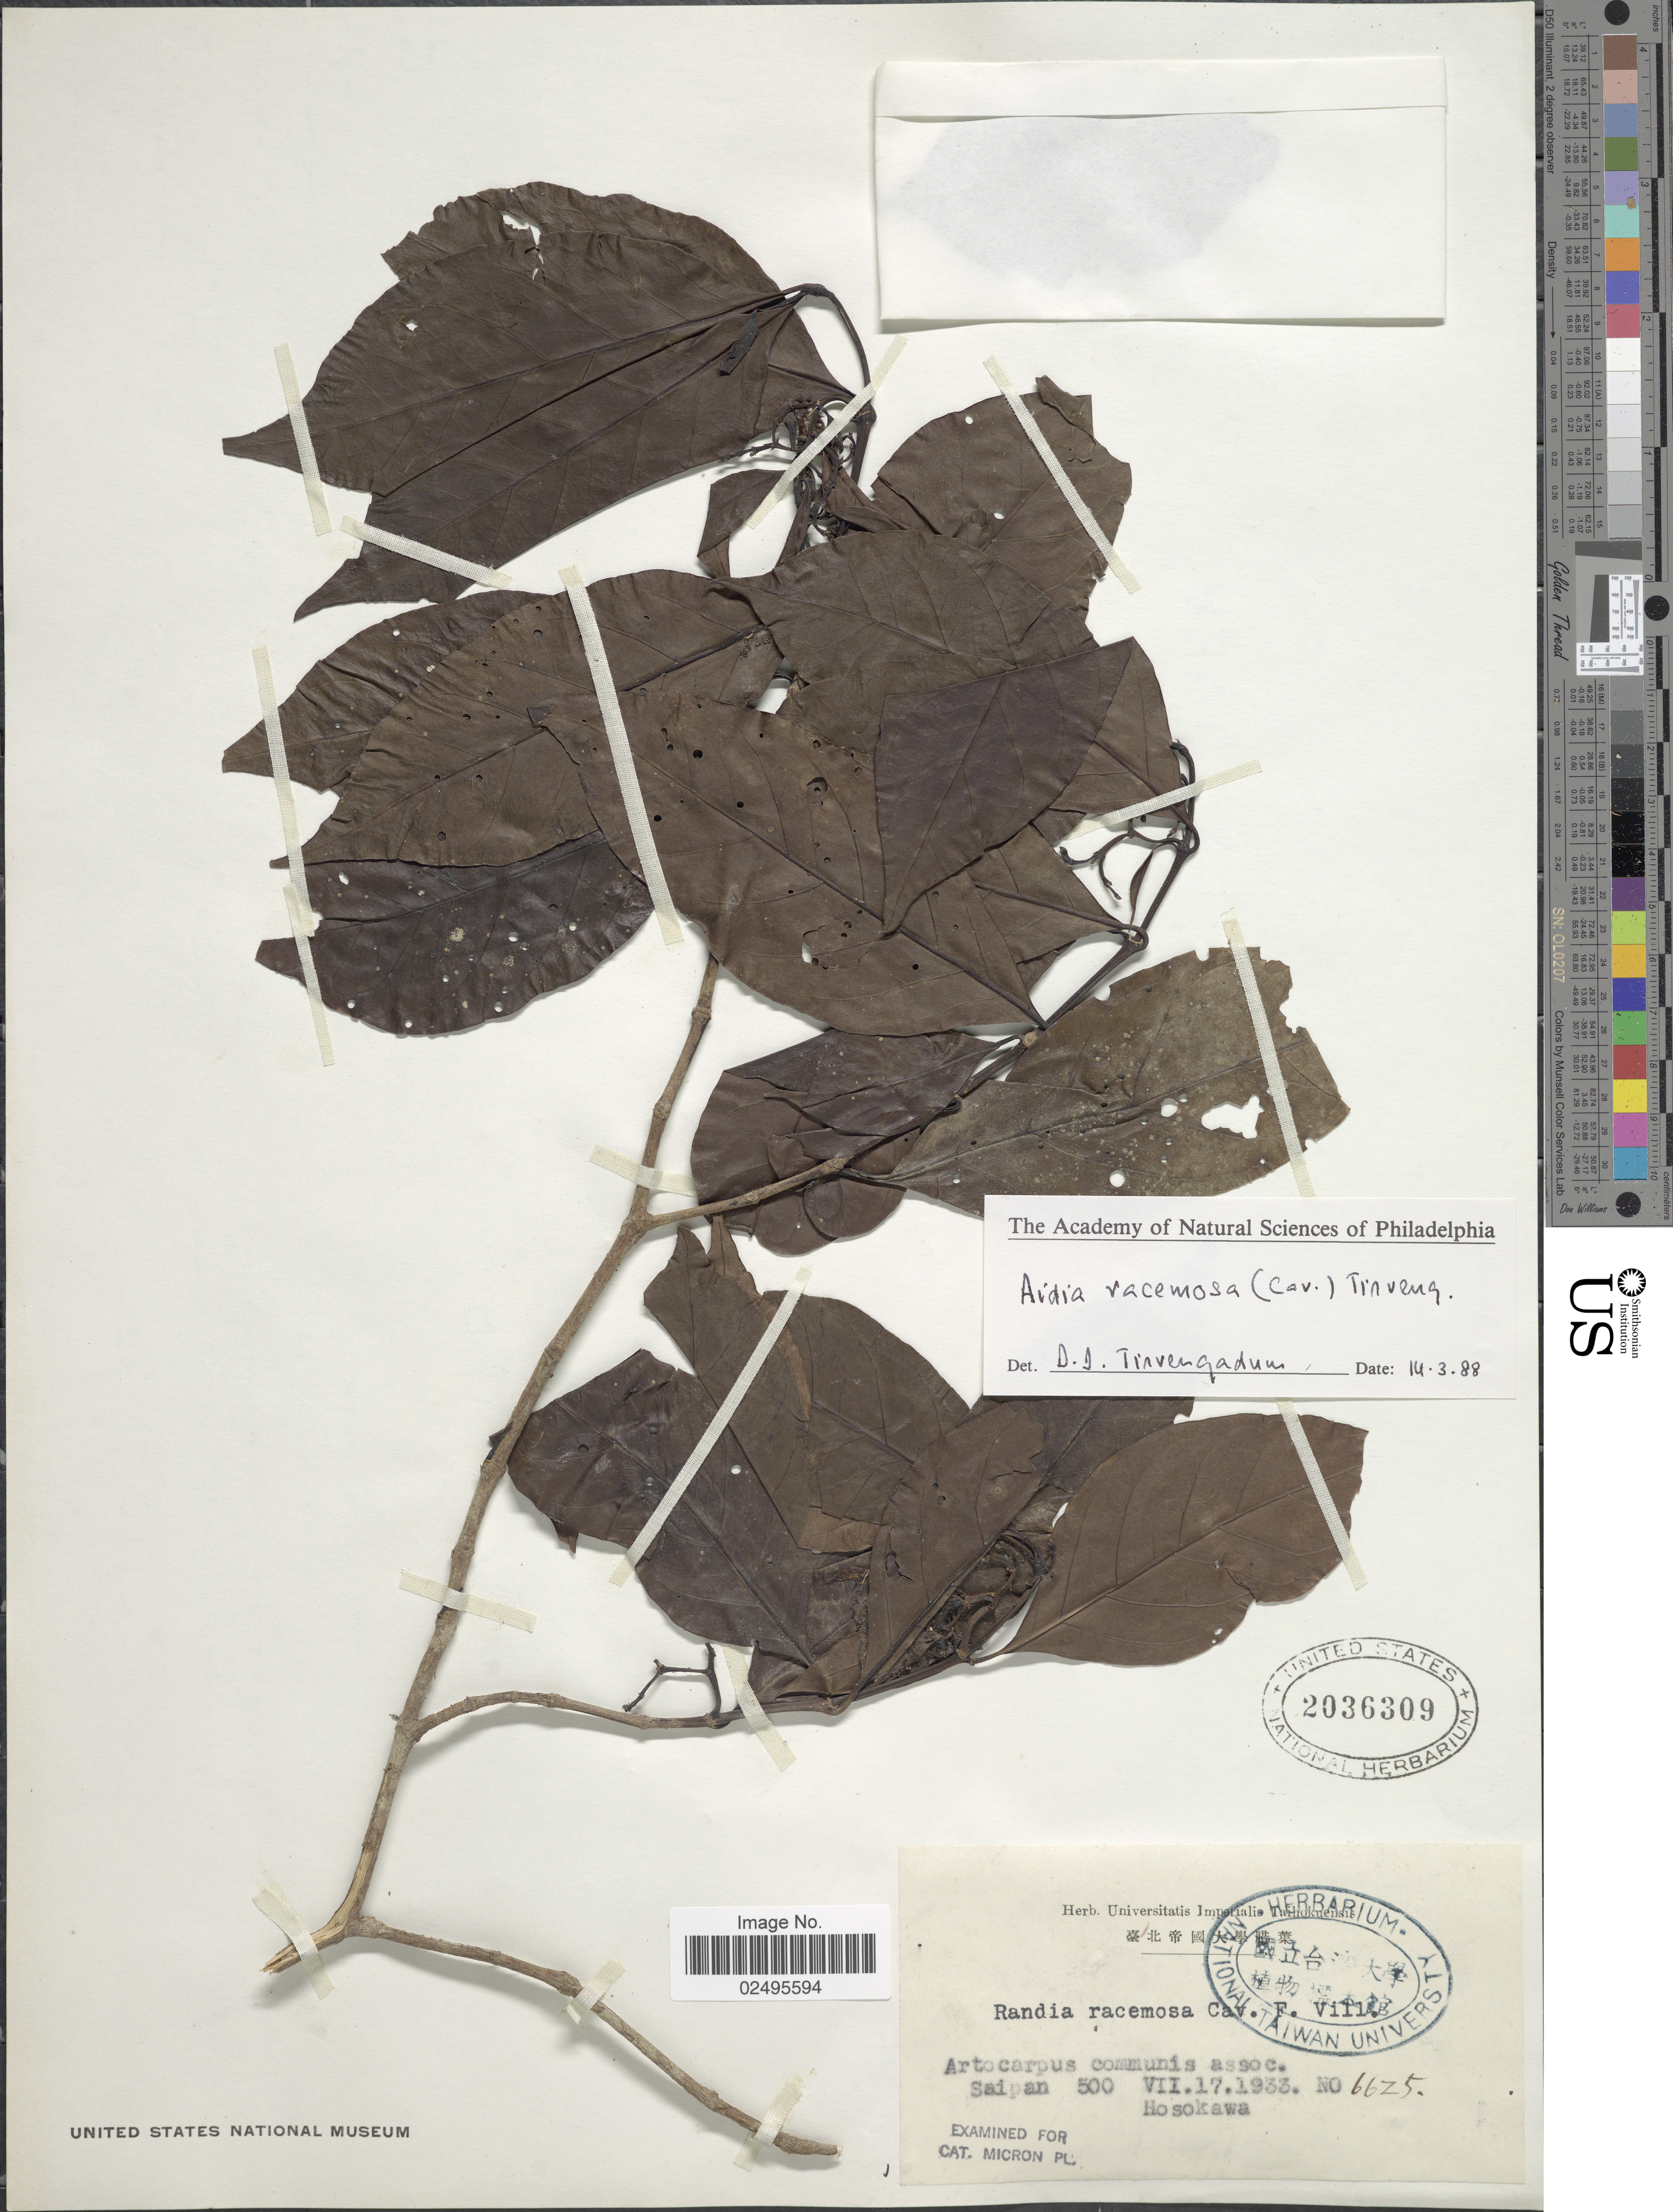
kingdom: Plantae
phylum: Tracheophyta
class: Magnoliopsida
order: Gentianales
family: Rubiaceae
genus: Aidia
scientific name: Aidia graeffei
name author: (Reinecke) Tirveng.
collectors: Hosokawa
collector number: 6625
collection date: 1933-07-17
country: Northern Mariana Islands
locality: Saipan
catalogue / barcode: US 2036309